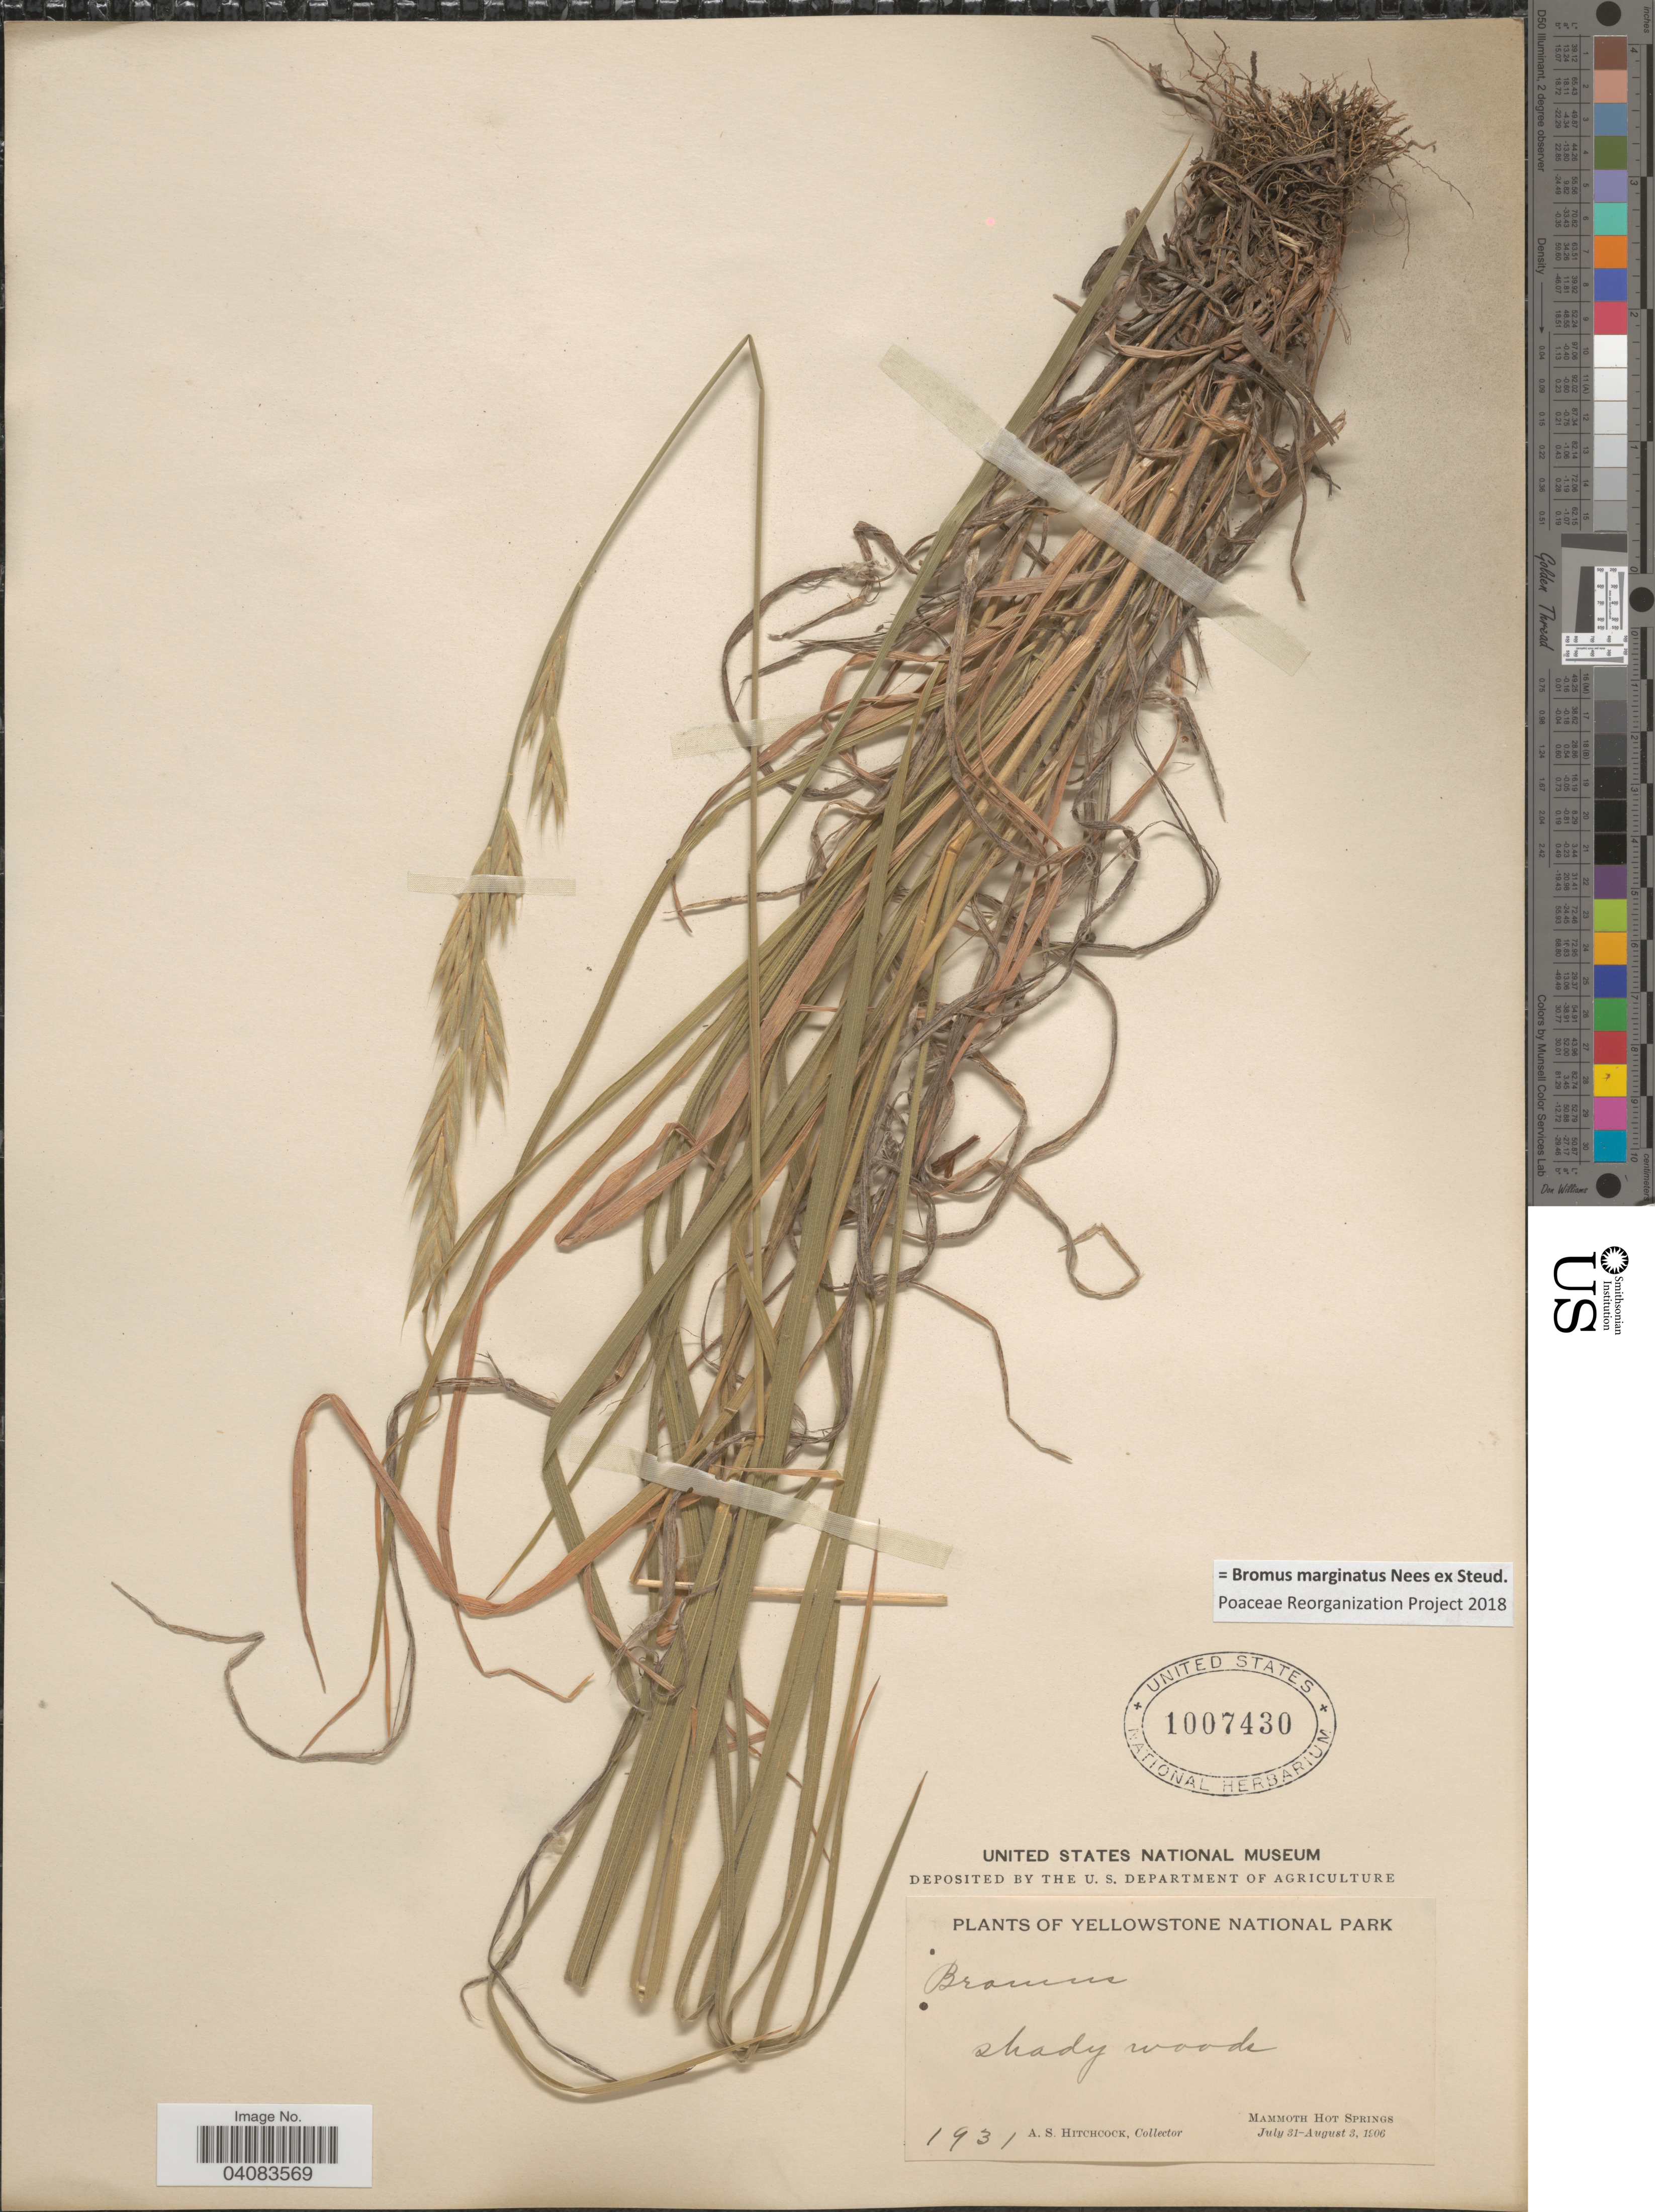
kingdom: Plantae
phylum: Tracheophyta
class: Liliopsida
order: Poales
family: Poaceae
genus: Bromus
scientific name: Bromus marginatus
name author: Nees ex Steud.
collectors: A. S. Hitchcock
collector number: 1931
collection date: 1906-07-31/1906-08-03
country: United States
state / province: Wyoming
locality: Yellowstone National Park. Mammoth Hot Springs.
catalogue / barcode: US 1007430